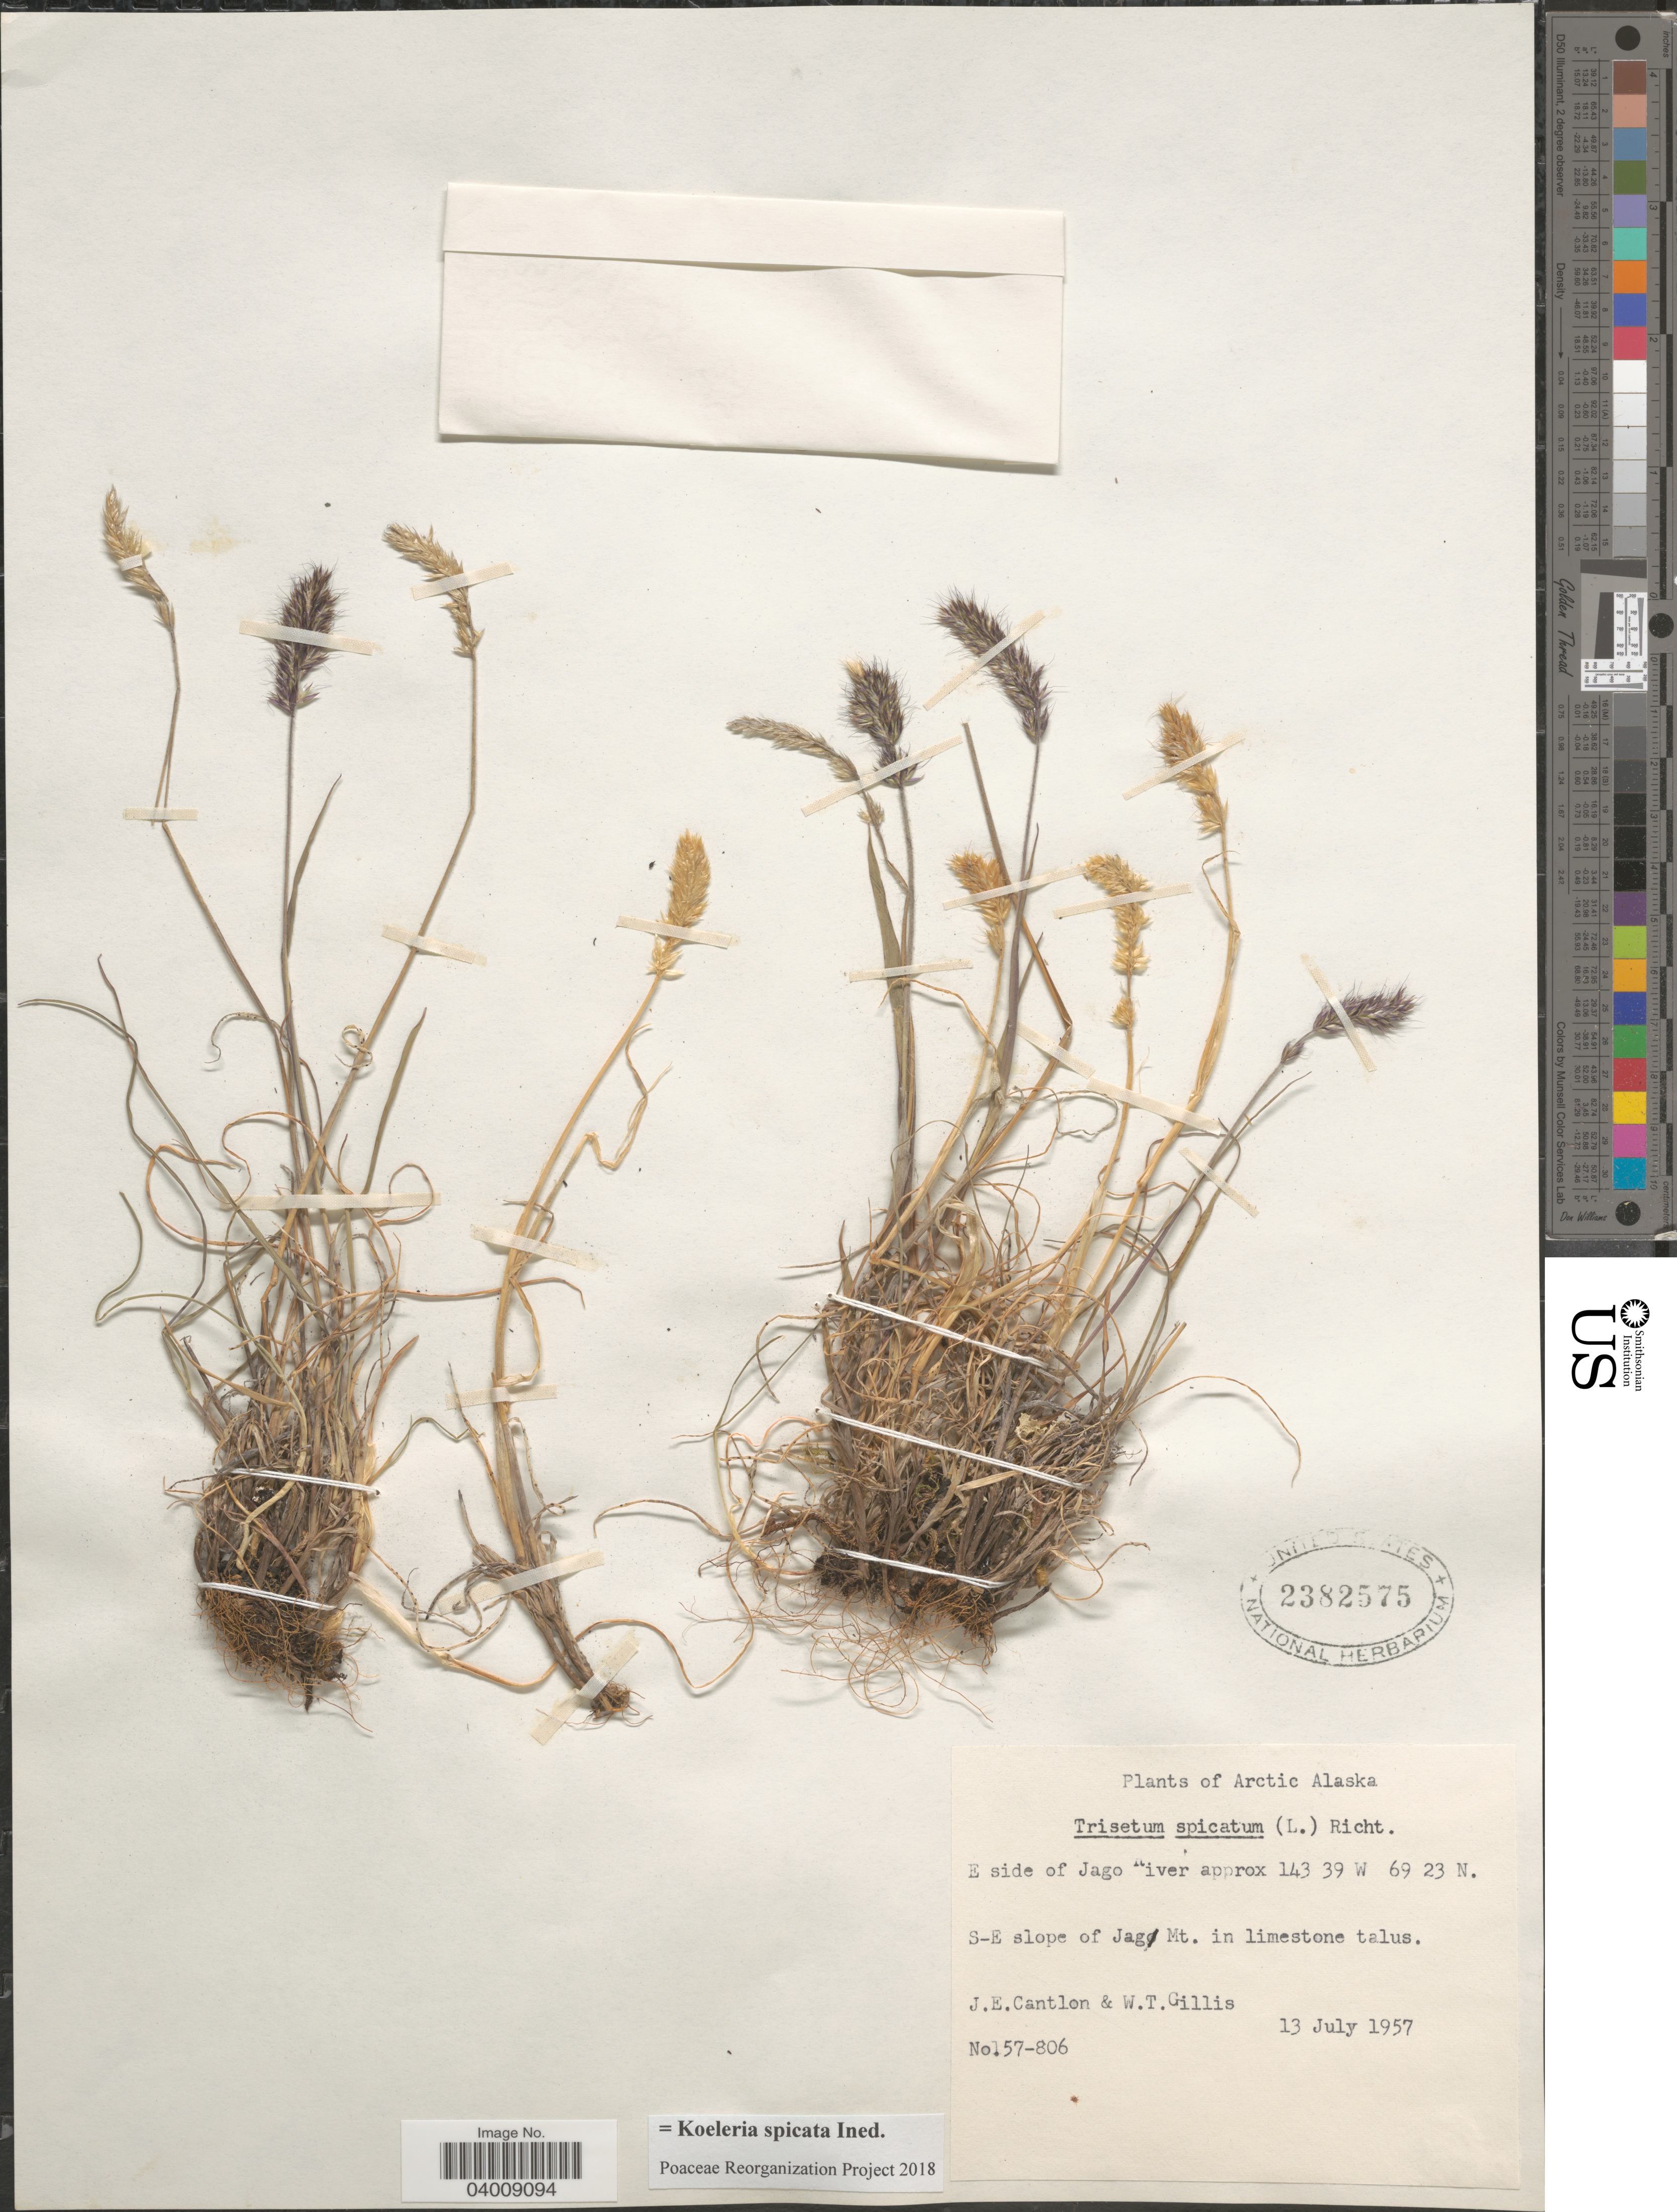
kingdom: Plantae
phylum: Tracheophyta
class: Liliopsida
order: Poales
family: Poaceae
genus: Koeleria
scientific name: Koeleria spicata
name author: (L.) Barberá et al.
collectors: J. Cantlon & W. T. Gillis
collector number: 57-806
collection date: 1957-07-13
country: United States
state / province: Alaska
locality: Arctic Alaska. E side of Jago River. S-E slope of Jag Mt. in limestone talus.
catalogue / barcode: US 2382575